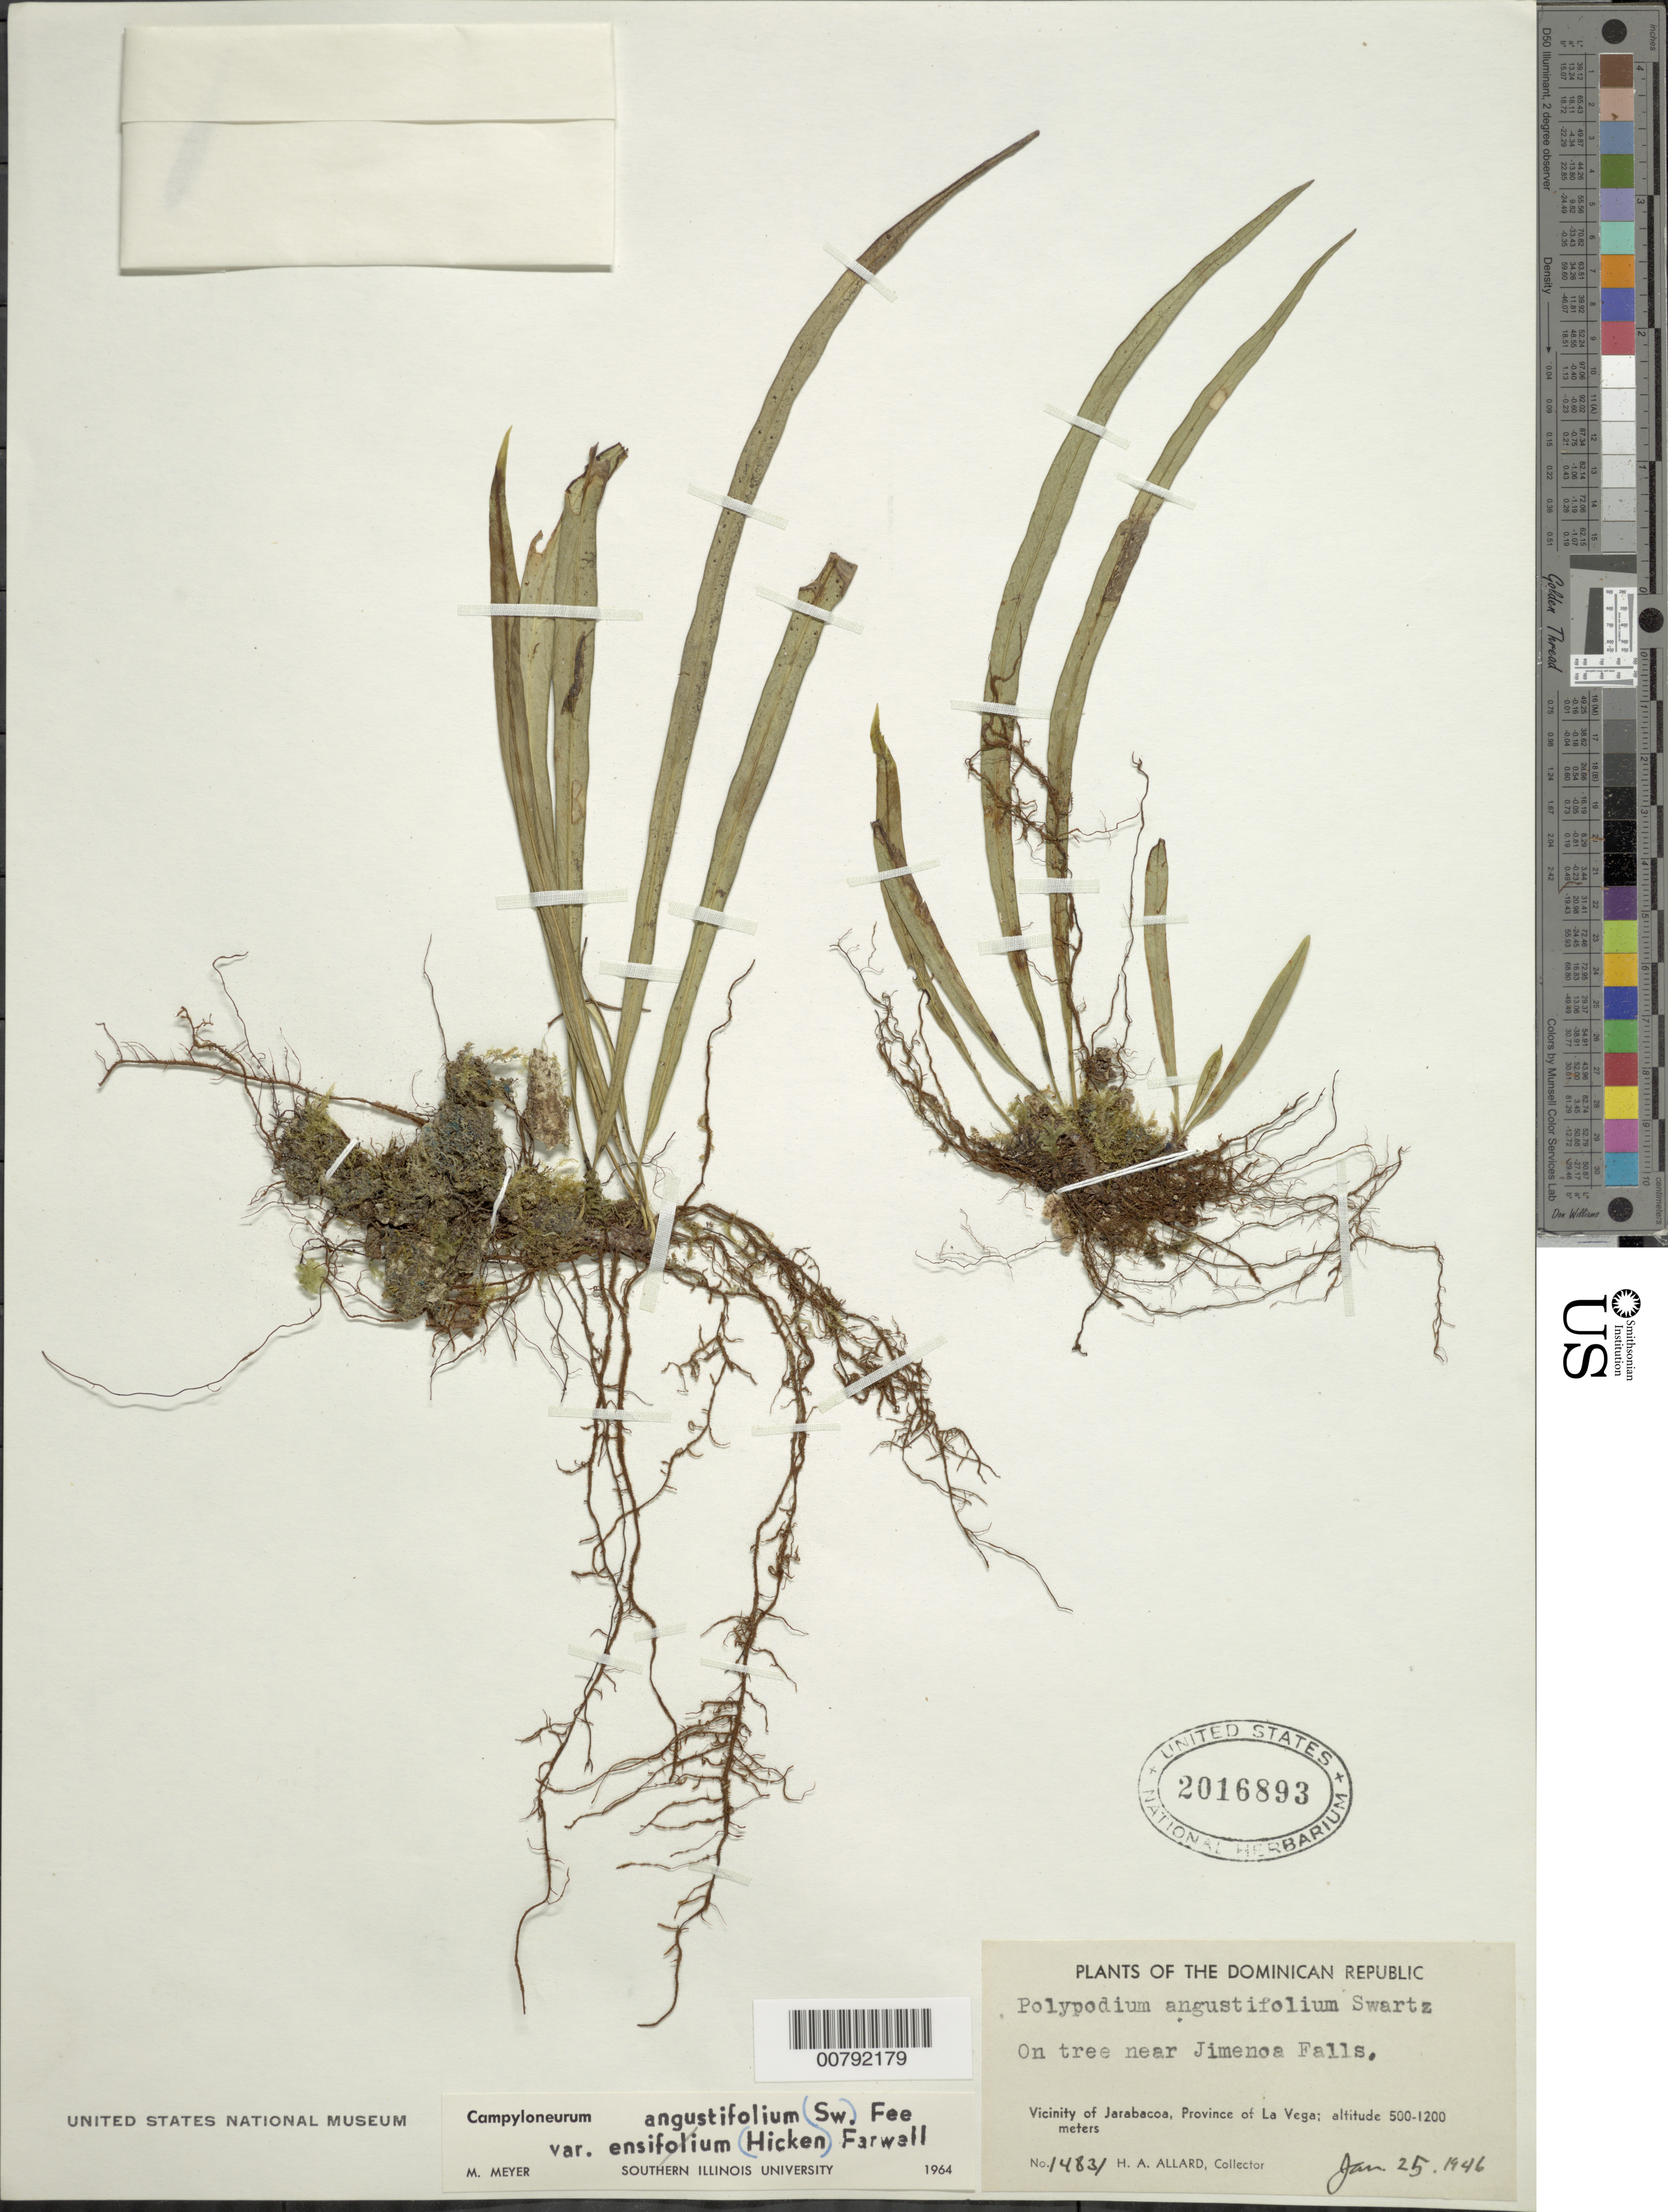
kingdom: Plantae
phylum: Tracheophyta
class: Polypodiopsida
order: Polypodiales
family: Polypodiaceae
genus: Campyloneurum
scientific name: Campyloneurum angustifolium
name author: (Sw.) Fée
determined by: Meyer, M.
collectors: H. A. Allard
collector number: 14831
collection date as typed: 25 Jan 1946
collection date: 1946-01-25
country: Dominican Republic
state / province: La Vega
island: Hispaniola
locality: Jarabacoa vicinity, near Jimenoa Falls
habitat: On tree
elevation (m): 500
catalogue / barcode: US 2016893